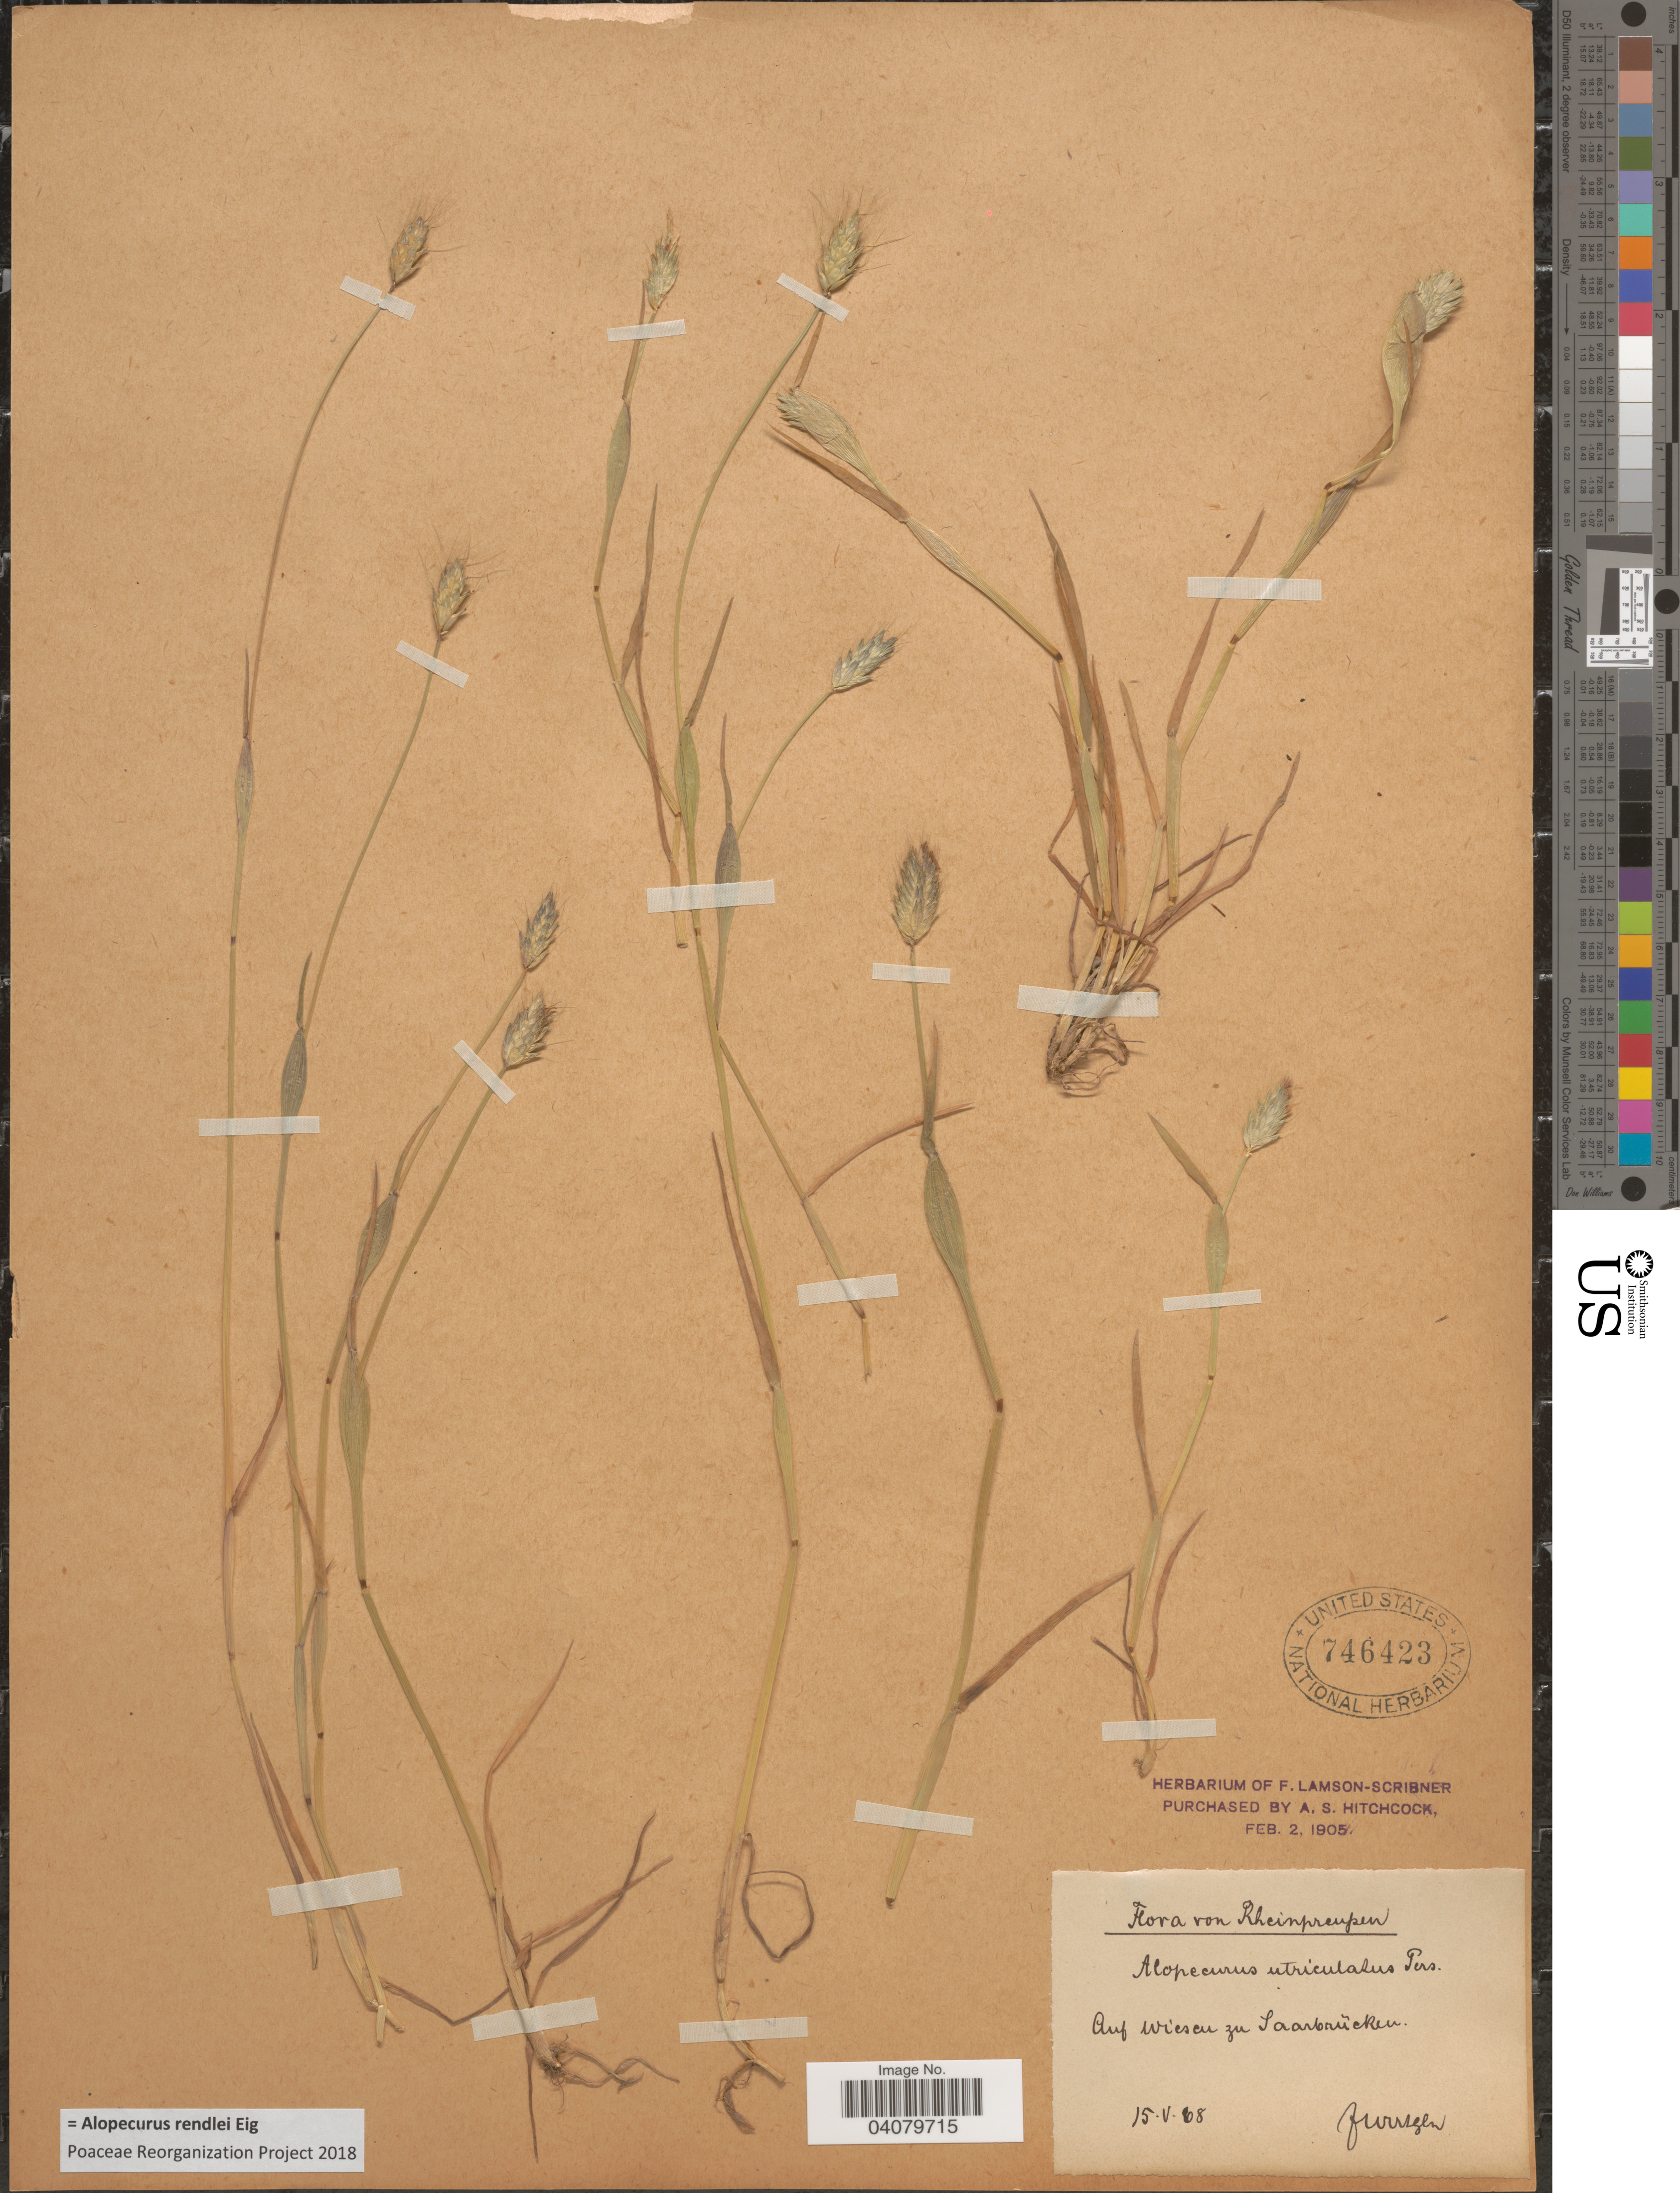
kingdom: Plantae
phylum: Tracheophyta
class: Liliopsida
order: Poales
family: Poaceae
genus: Alopecurus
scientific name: Alopecurus rendlei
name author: Eig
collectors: F. Wirtgen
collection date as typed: Transcribed d/m/y: 15/5/88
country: Germany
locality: Rheinpreussen. Auf Wiesen zu Saarbrücken.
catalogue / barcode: US 746423